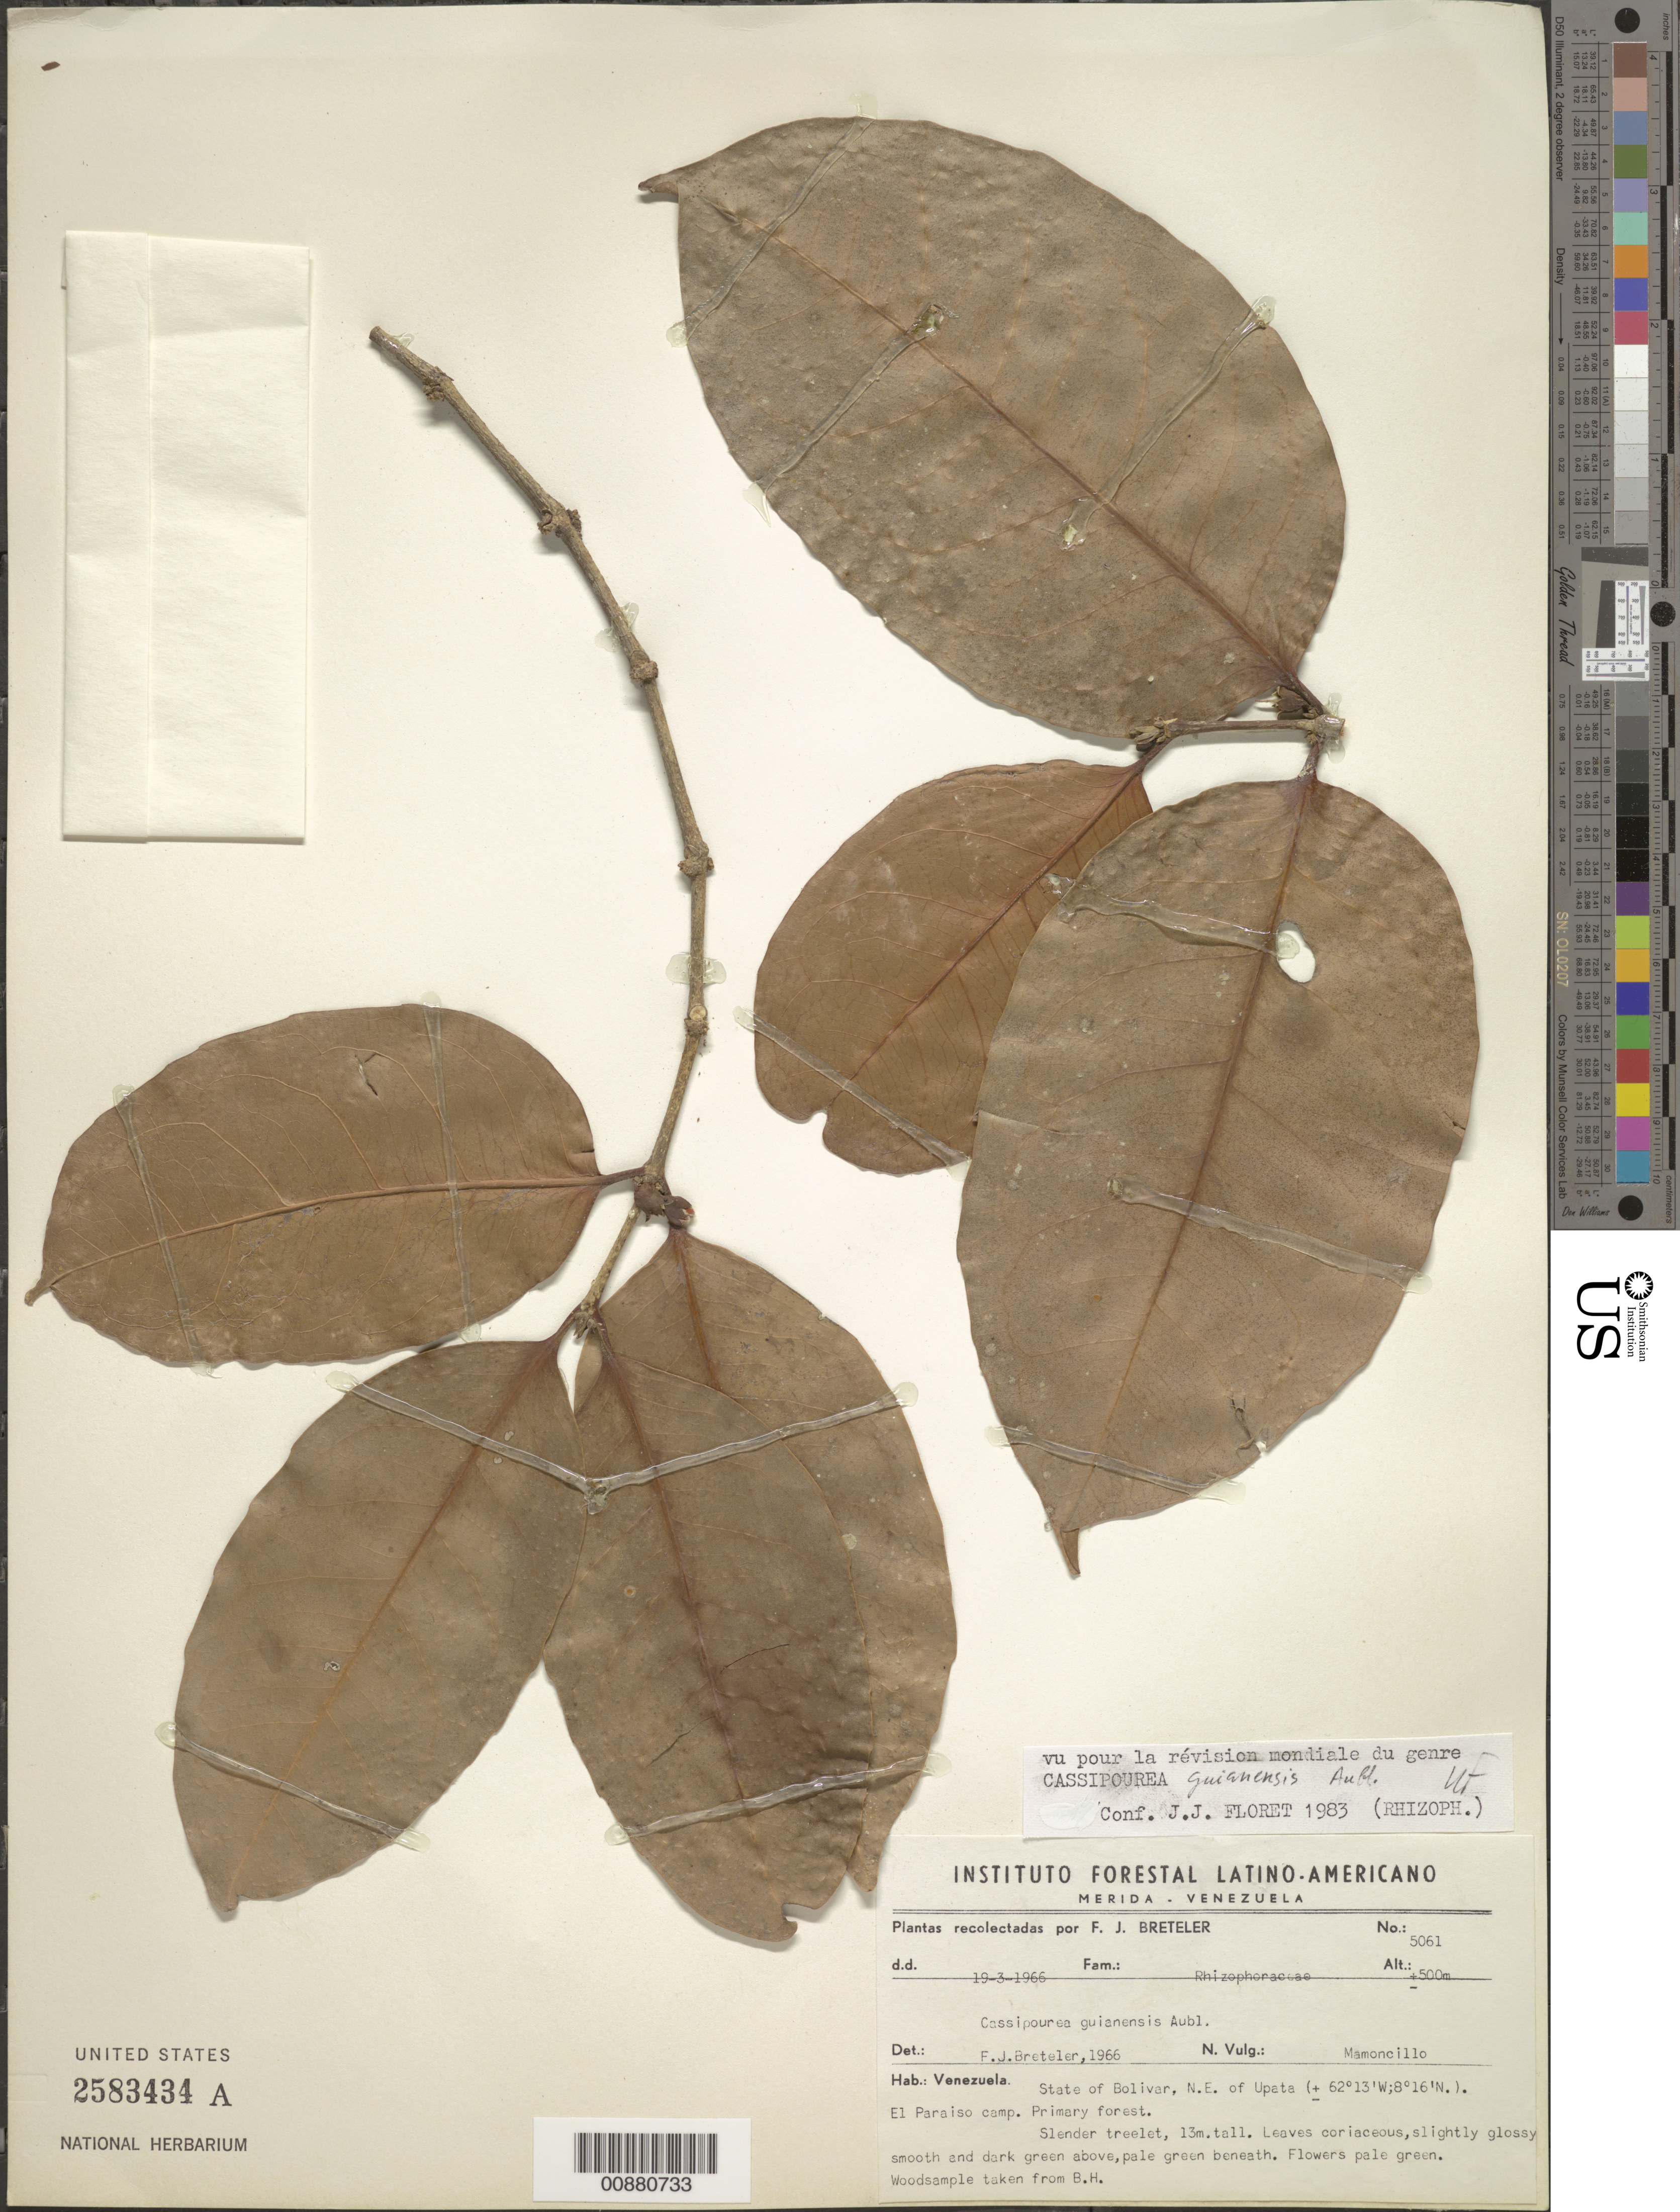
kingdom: Plantae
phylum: Tracheophyta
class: Magnoliopsida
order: Malpighiales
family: Rhizophoraceae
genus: Cassipourea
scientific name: Cassipourea guianensis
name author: Aubl.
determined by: Floret, J. J.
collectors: F. J. Breteler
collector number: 5061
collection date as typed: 19-Mar-66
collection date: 1966-03-19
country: Venezuela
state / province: Bolívar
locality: Upata, NE of, near El Paraiso camp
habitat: Primary forest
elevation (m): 500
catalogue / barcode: US 2583434A